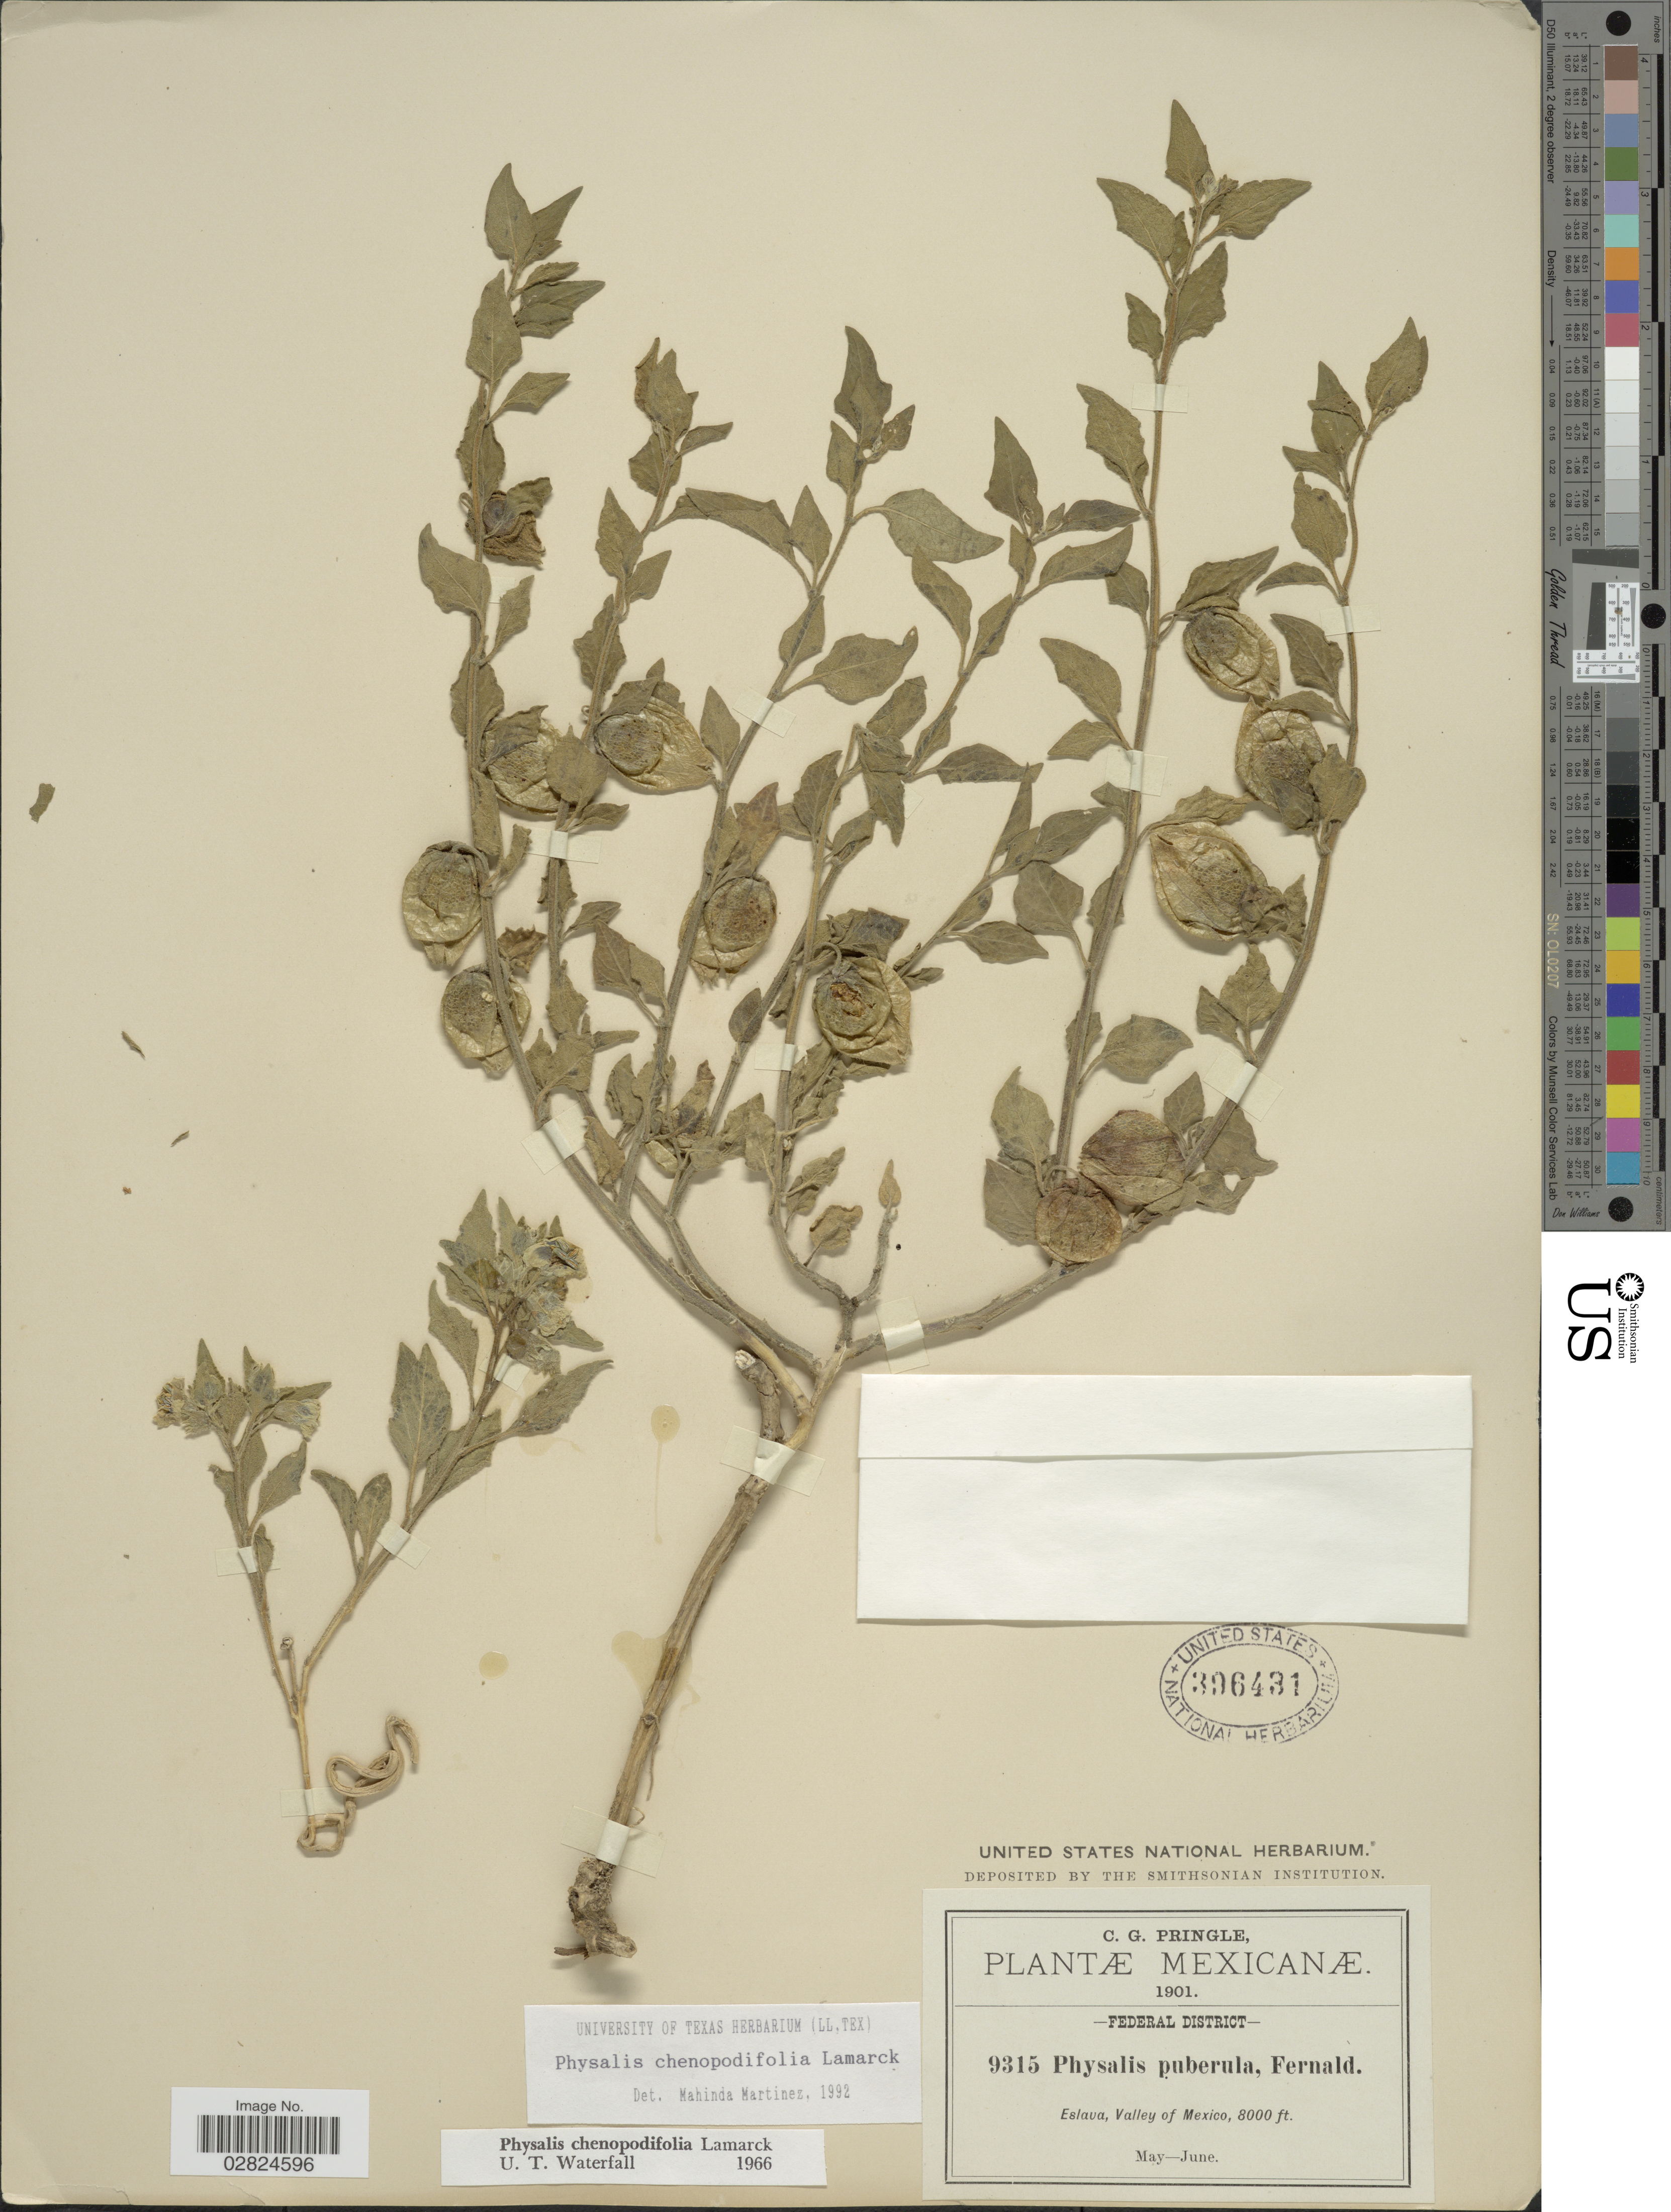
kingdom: Plantae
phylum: Tracheophyta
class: Magnoliopsida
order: Solanales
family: Solanaceae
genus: Physalis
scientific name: Physalis chenopodifolia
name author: Lam.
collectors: C. G. Pringle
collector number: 9315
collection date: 1901-05/1901-06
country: Mexico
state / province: Distrito Federal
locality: Federal District, Eslava, Valley of Mexico.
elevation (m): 2438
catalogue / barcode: US 396431